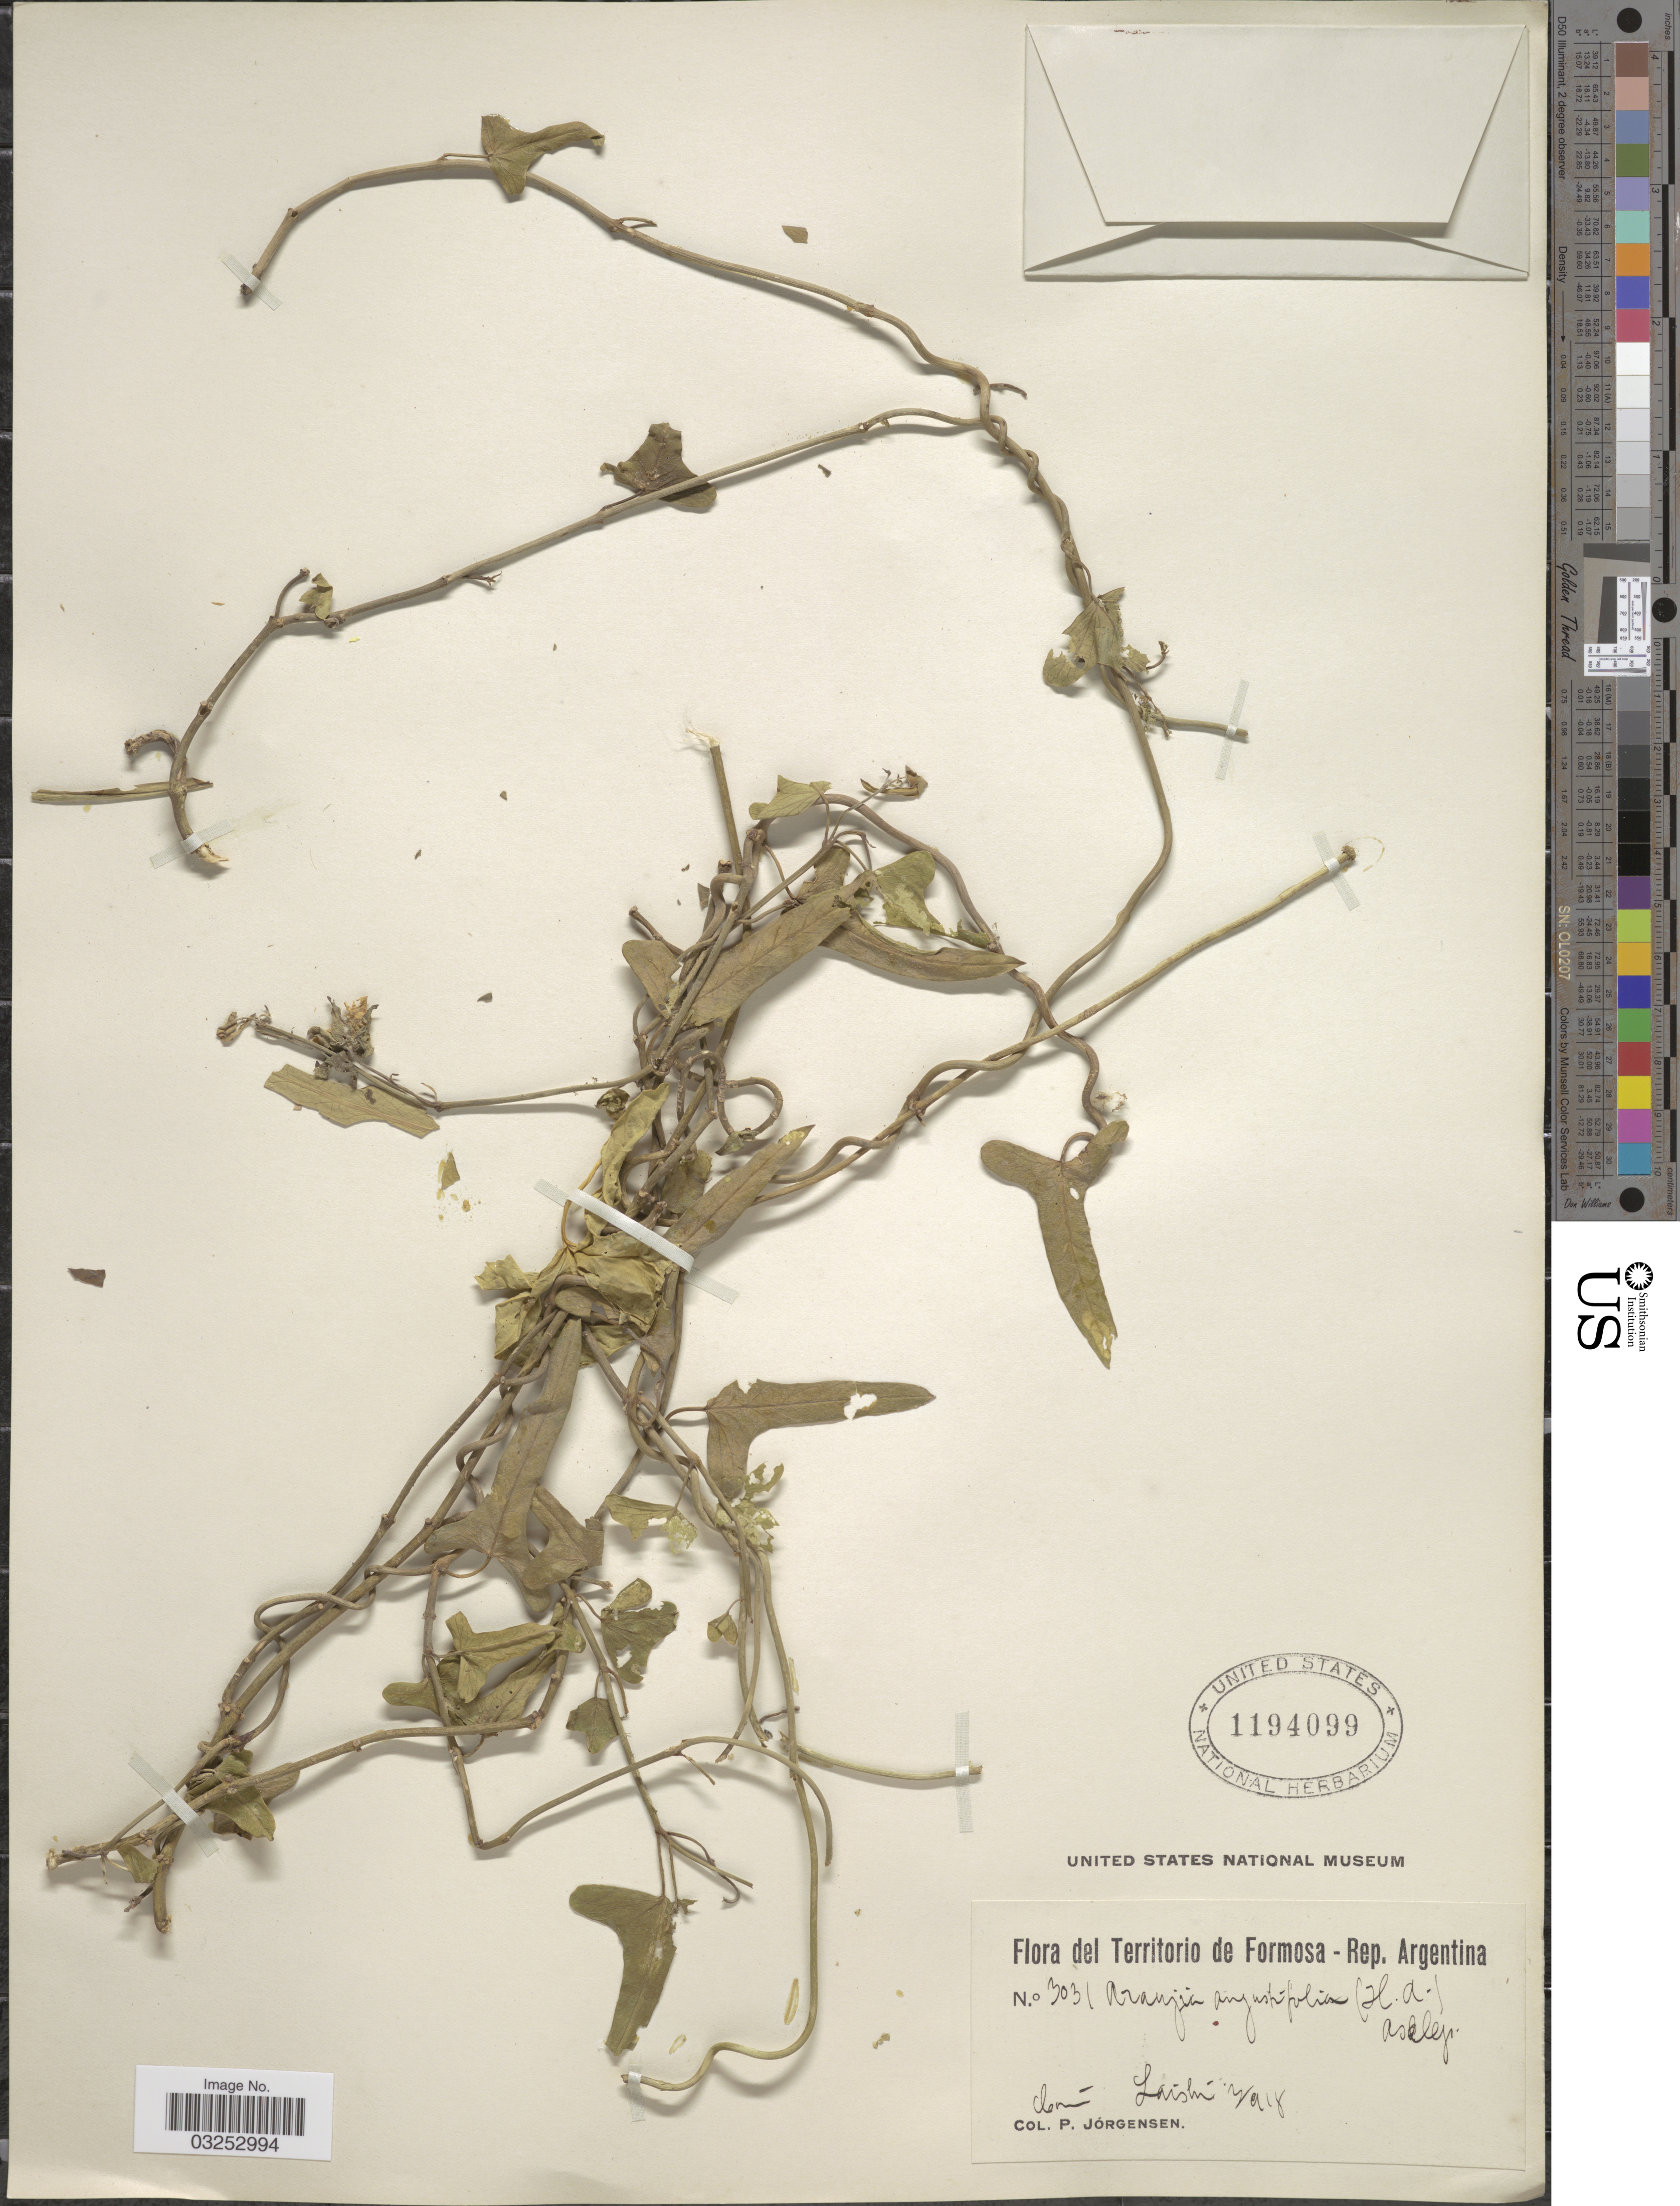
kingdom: Plantae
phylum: Tracheophyta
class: Magnoliopsida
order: Gentianales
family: Apocynaceae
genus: Araujia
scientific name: Araujia angustifolia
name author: (Hook. & Arn.) Steud.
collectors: P. Jörgensen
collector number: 3031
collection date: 1918-03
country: Argentina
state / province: Formosa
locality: Territorio de Formosa, Rep. Argentina, Laishi.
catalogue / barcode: US 1194099